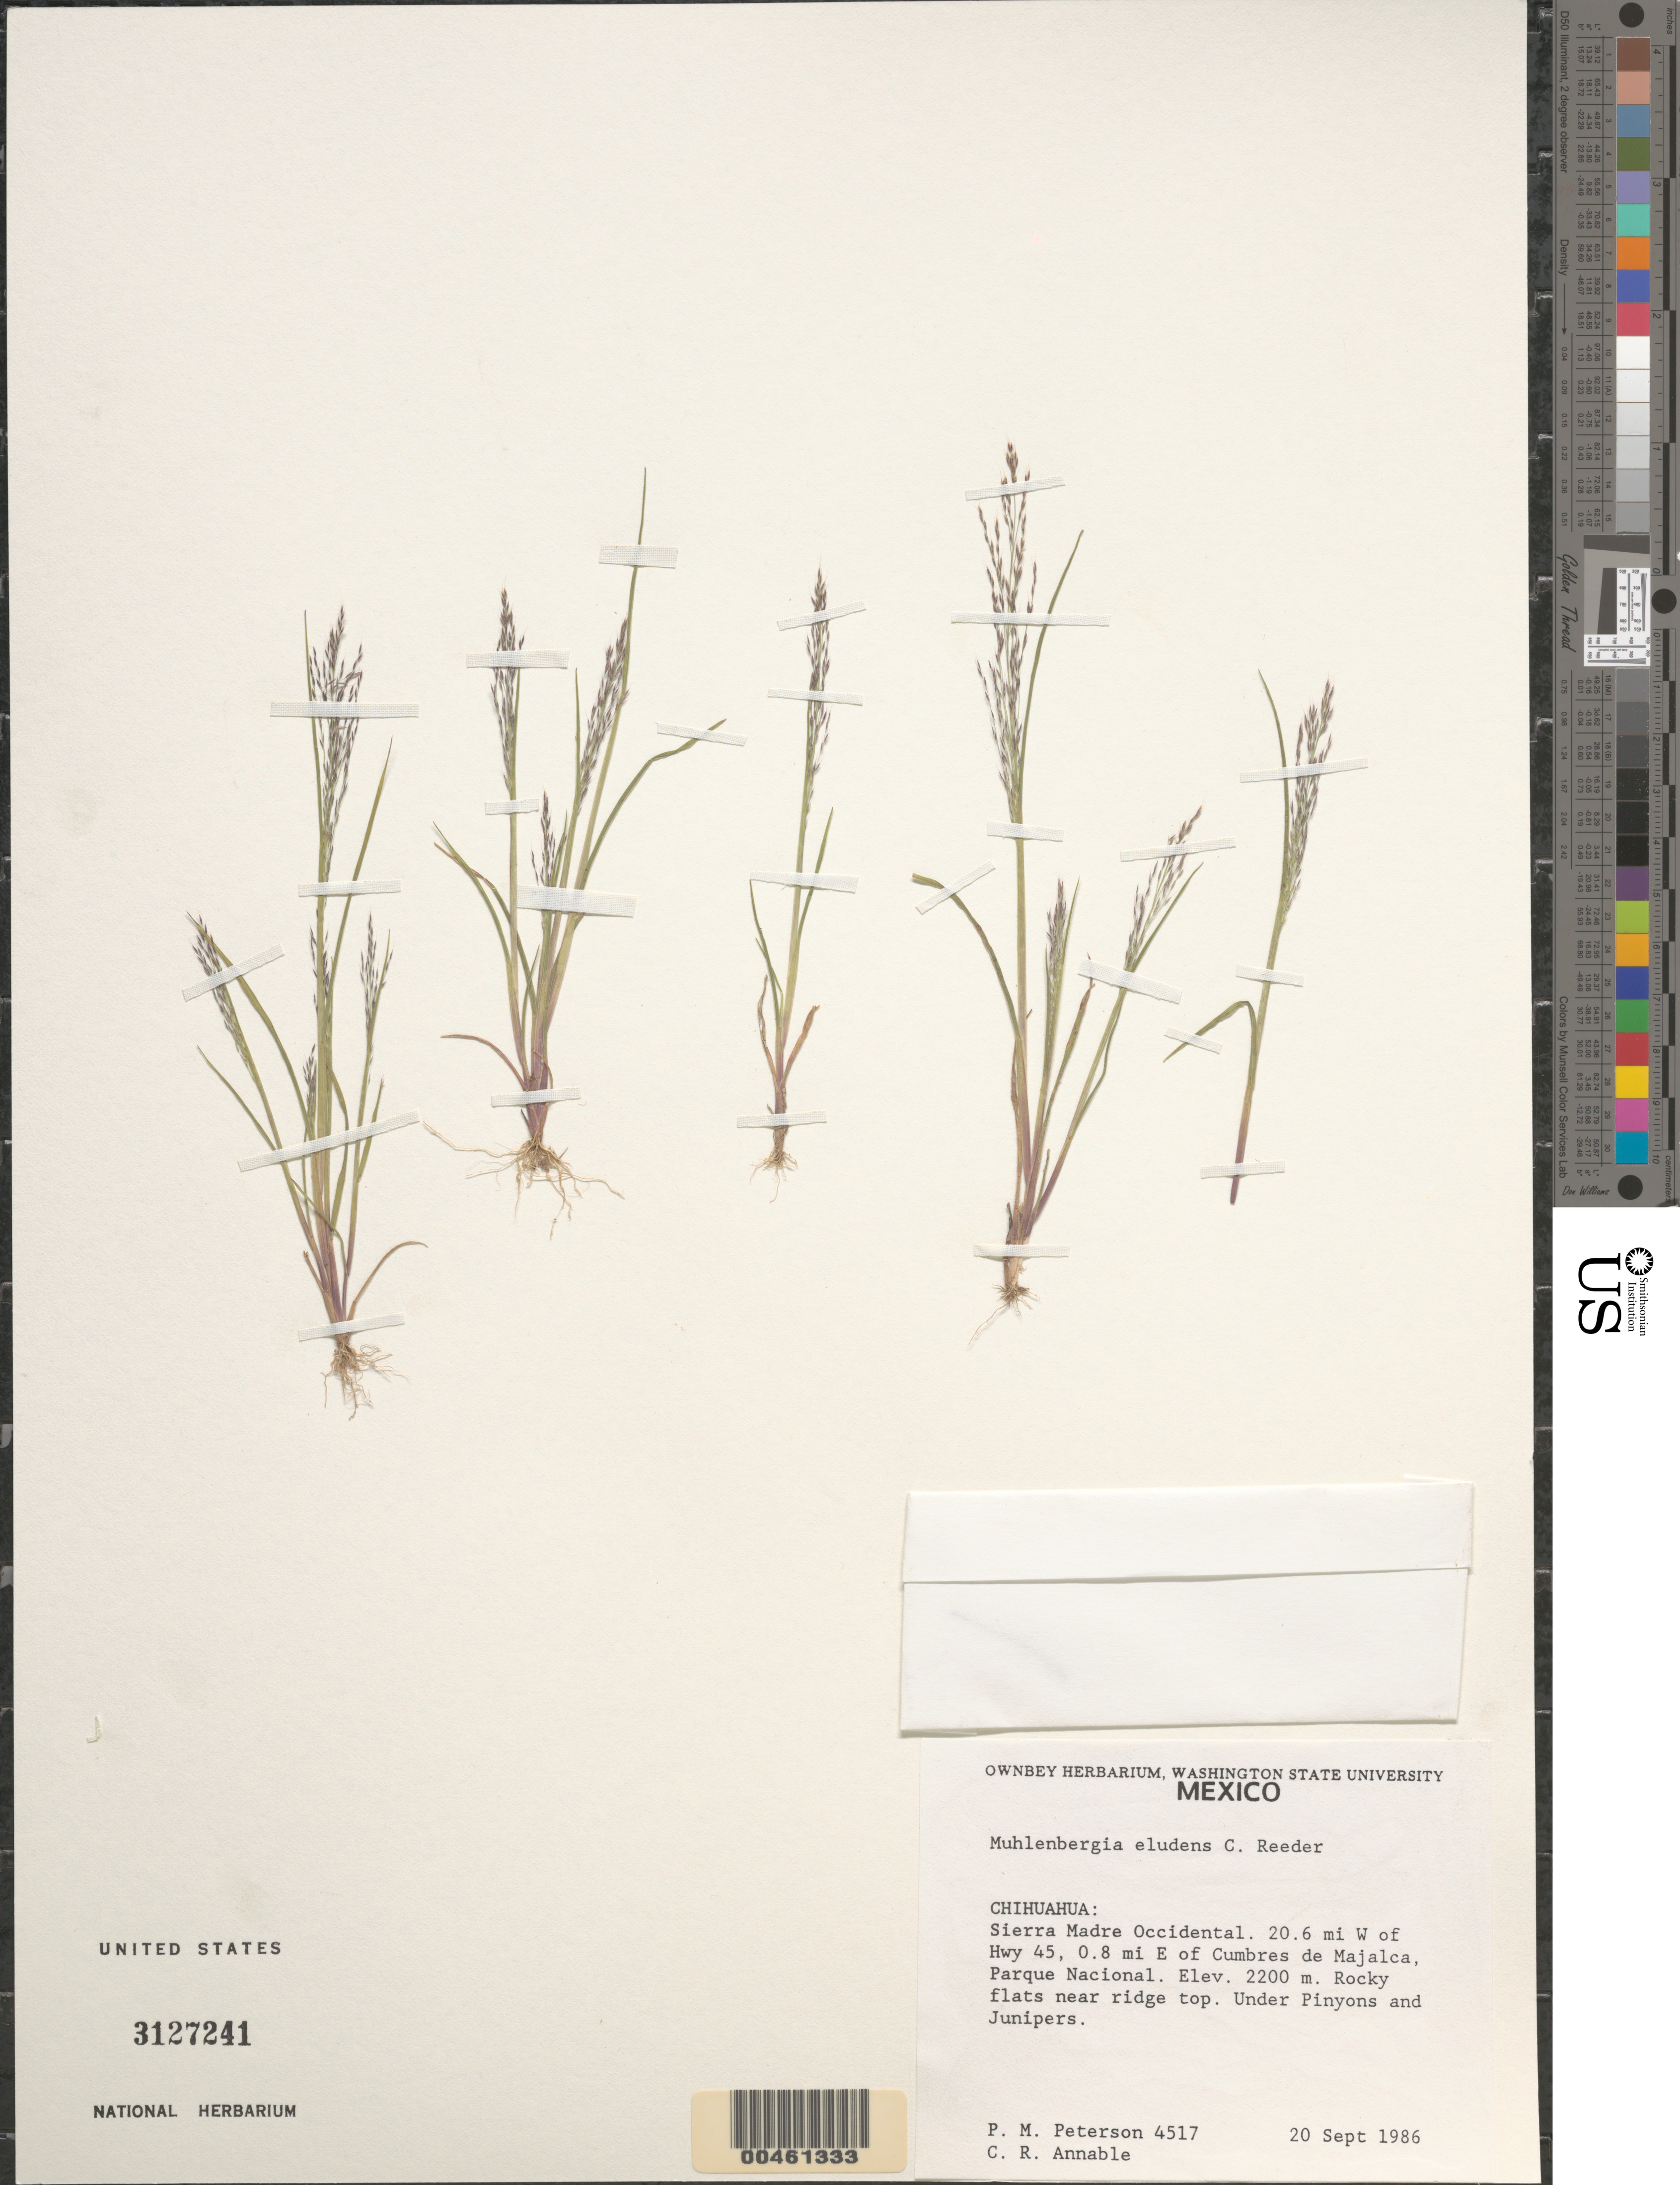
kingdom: Plantae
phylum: Tracheophyta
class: Liliopsida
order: Poales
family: Poaceae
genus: Muhlenbergia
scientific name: Muhlenbergia eludens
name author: C. Reeder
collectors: P. M. Peterson & C. R. Annable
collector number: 04517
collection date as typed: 20 Sep 1986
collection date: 1986-09-20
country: Mexico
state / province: Chihuahua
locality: Sierra Madre Occidental, Parque Nacional, 0.8 miles E of Cumbres de Majalca, 20.6 miles W of Hwy 45.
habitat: Rocky flats near ridge top, under Pinus and Juniperus.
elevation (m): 2200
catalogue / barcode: US 3127241